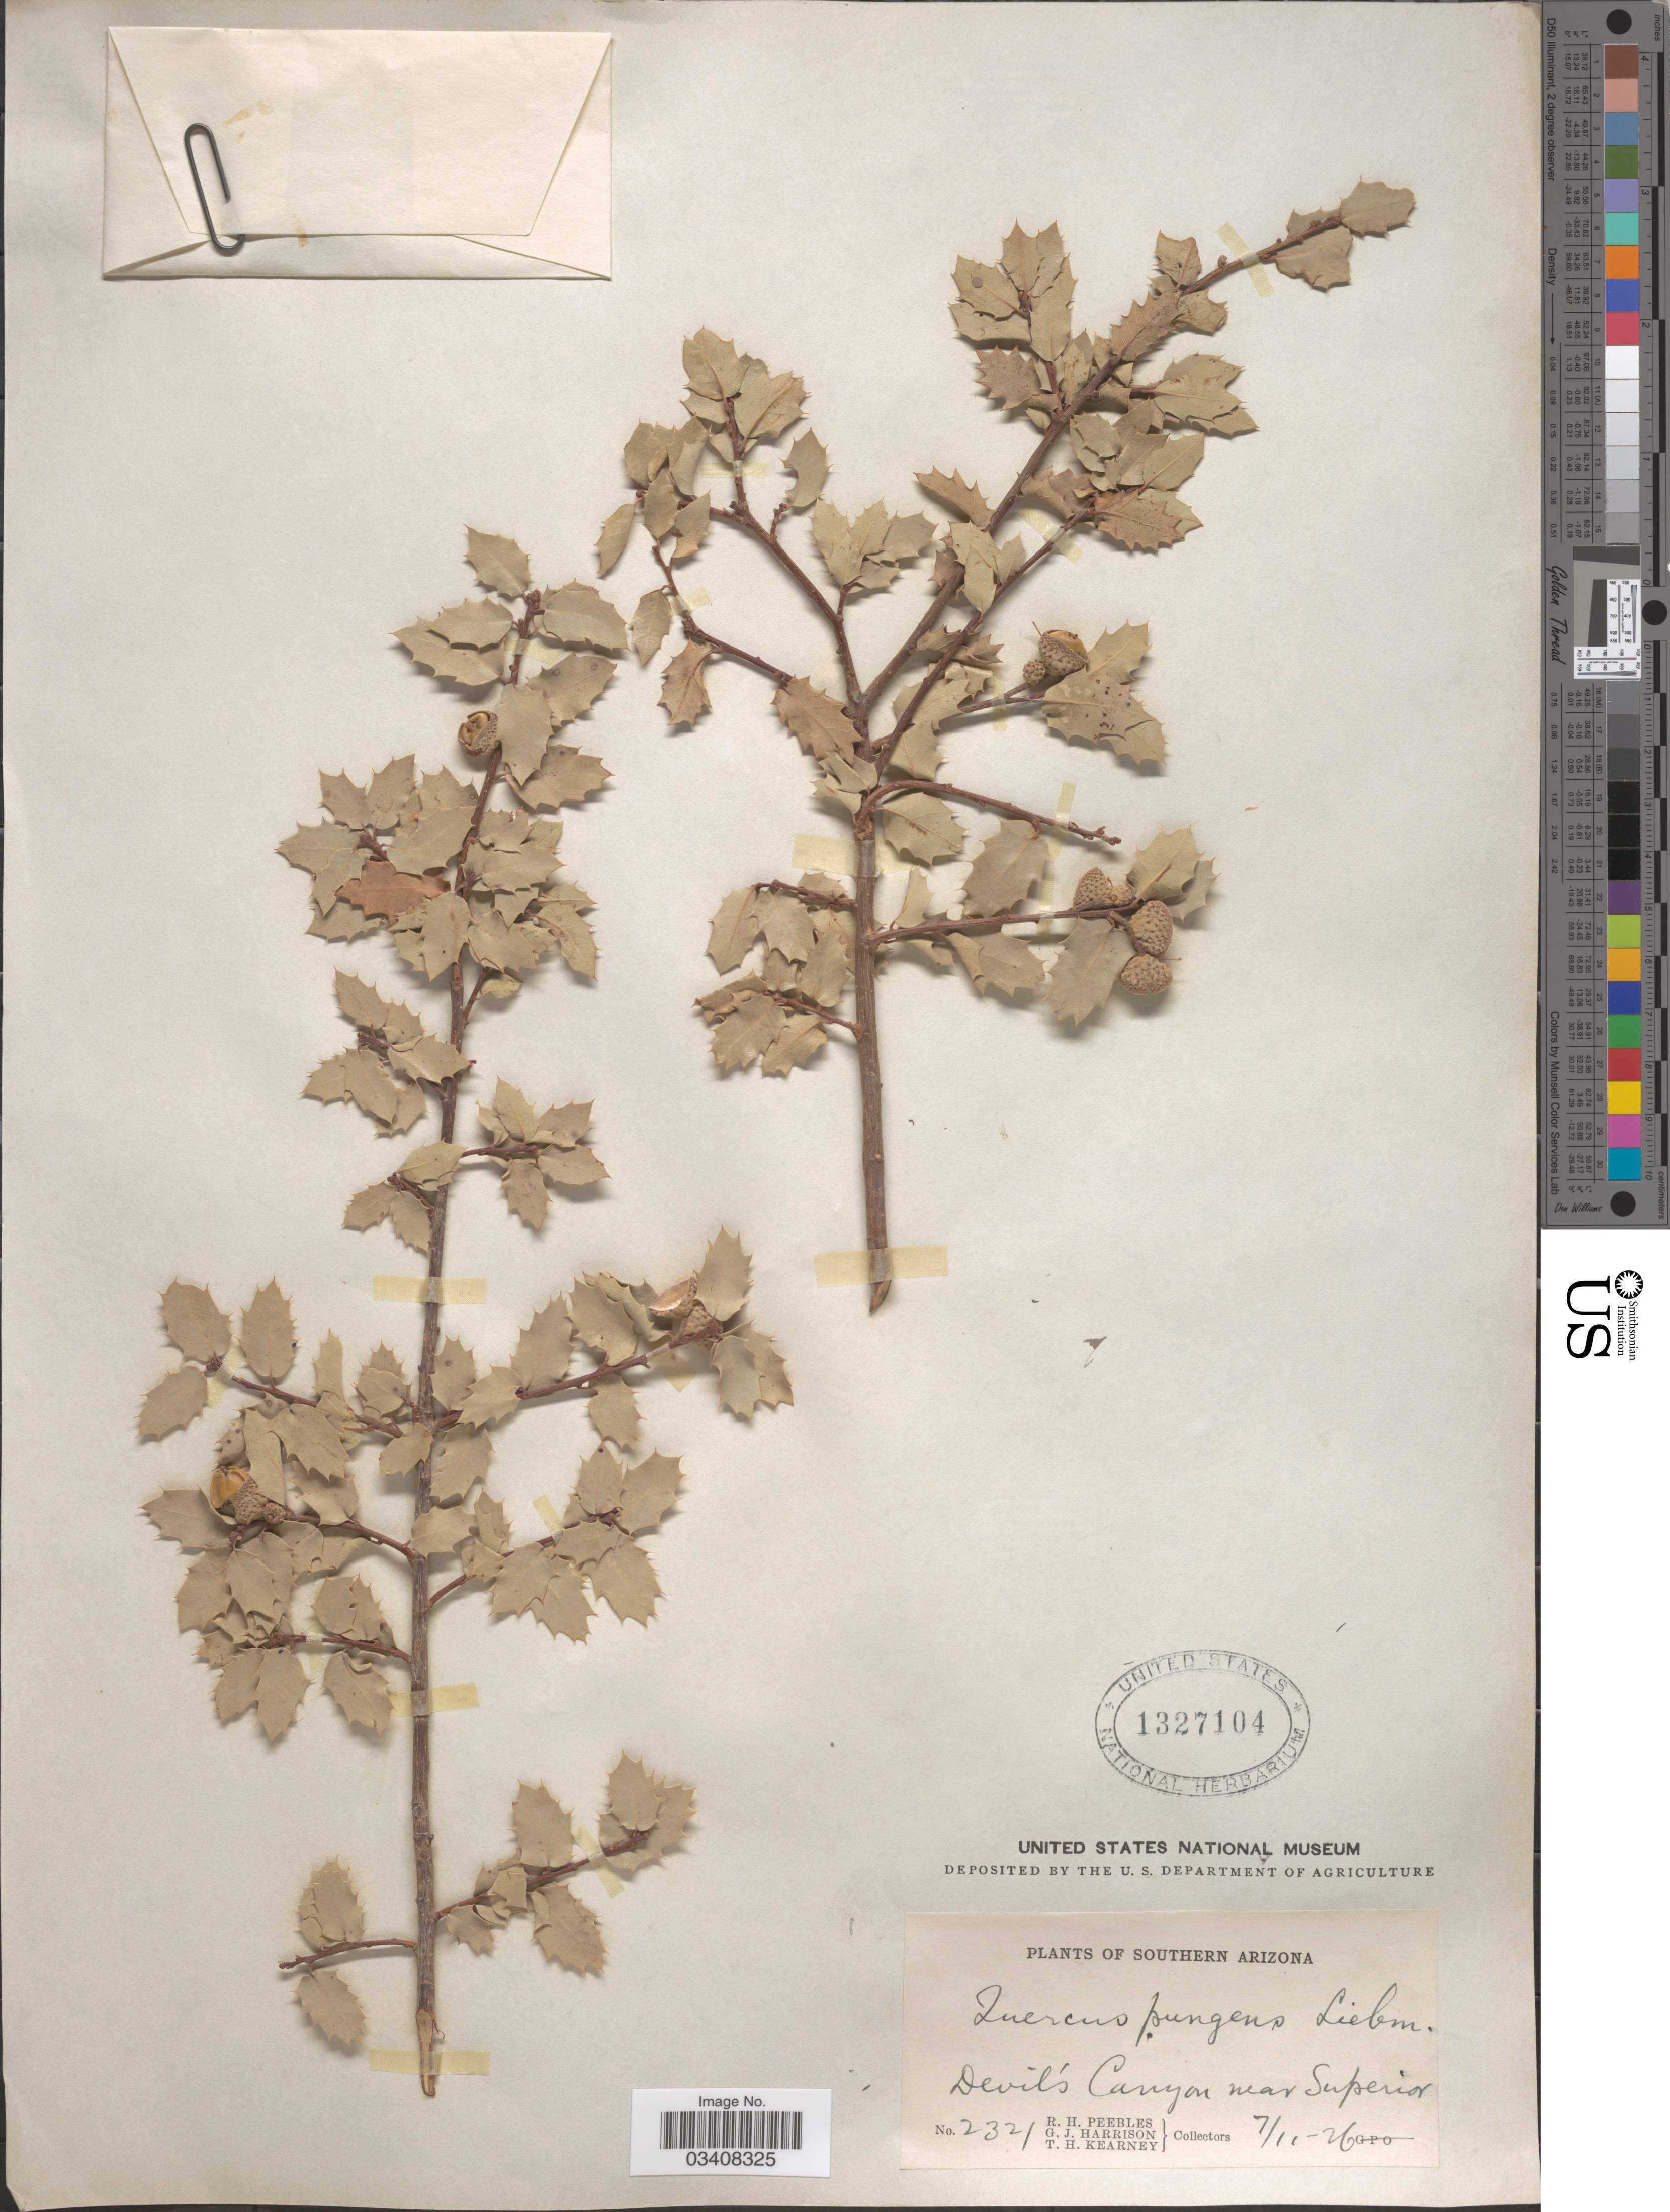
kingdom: Plantae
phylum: Tracheophyta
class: Magnoliopsida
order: Fagales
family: Fagaceae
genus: Quercus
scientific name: Quercus pungens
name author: Liebm.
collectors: R. H. Peebles, G. J. Harrison & T. H. Kearney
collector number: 2321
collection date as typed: Transcribed d/m/y: 11/7/26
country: United States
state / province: Arizona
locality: Southern Arizona. Devil's Canyon near Superior.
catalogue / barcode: US 1327104